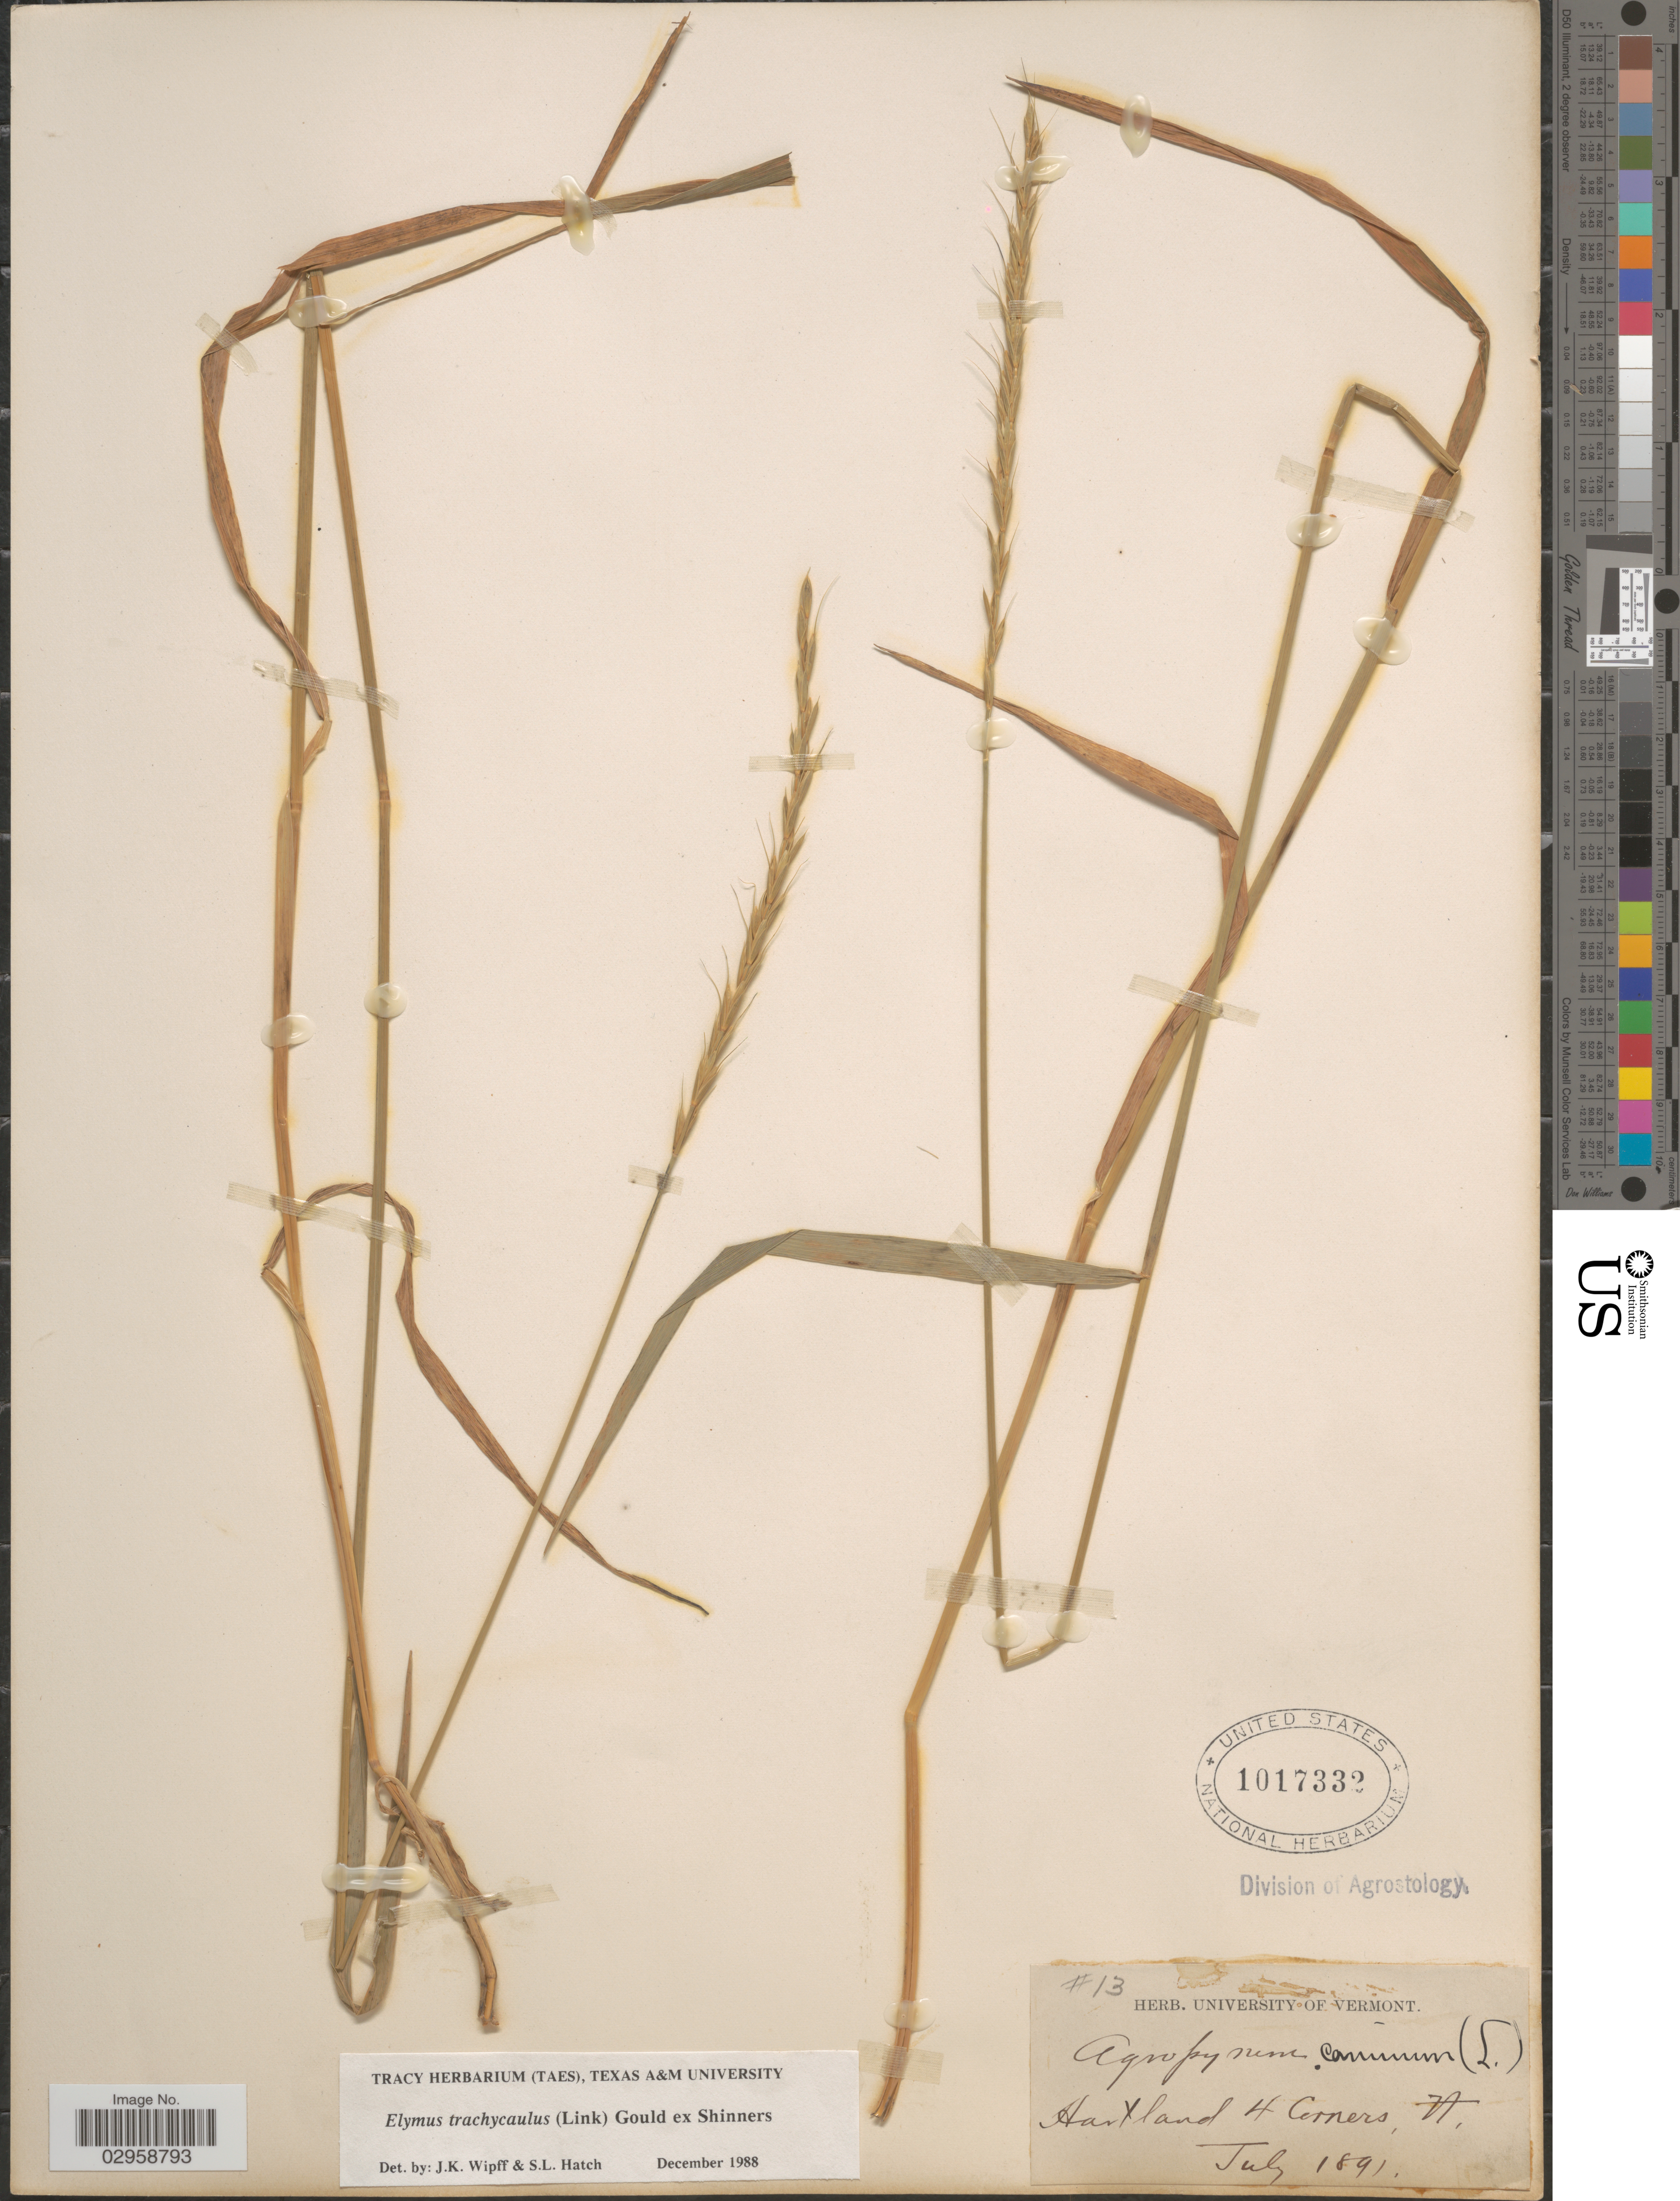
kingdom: Plantae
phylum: Tracheophyta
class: Liliopsida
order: Poales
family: Poaceae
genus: Elymus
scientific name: Elymus trachycaulus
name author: (Link) Gould ex Shinners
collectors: University of Vermont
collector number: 13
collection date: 1891-07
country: United States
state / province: Vermont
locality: Hartland 4 Corners.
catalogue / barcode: US 1017332